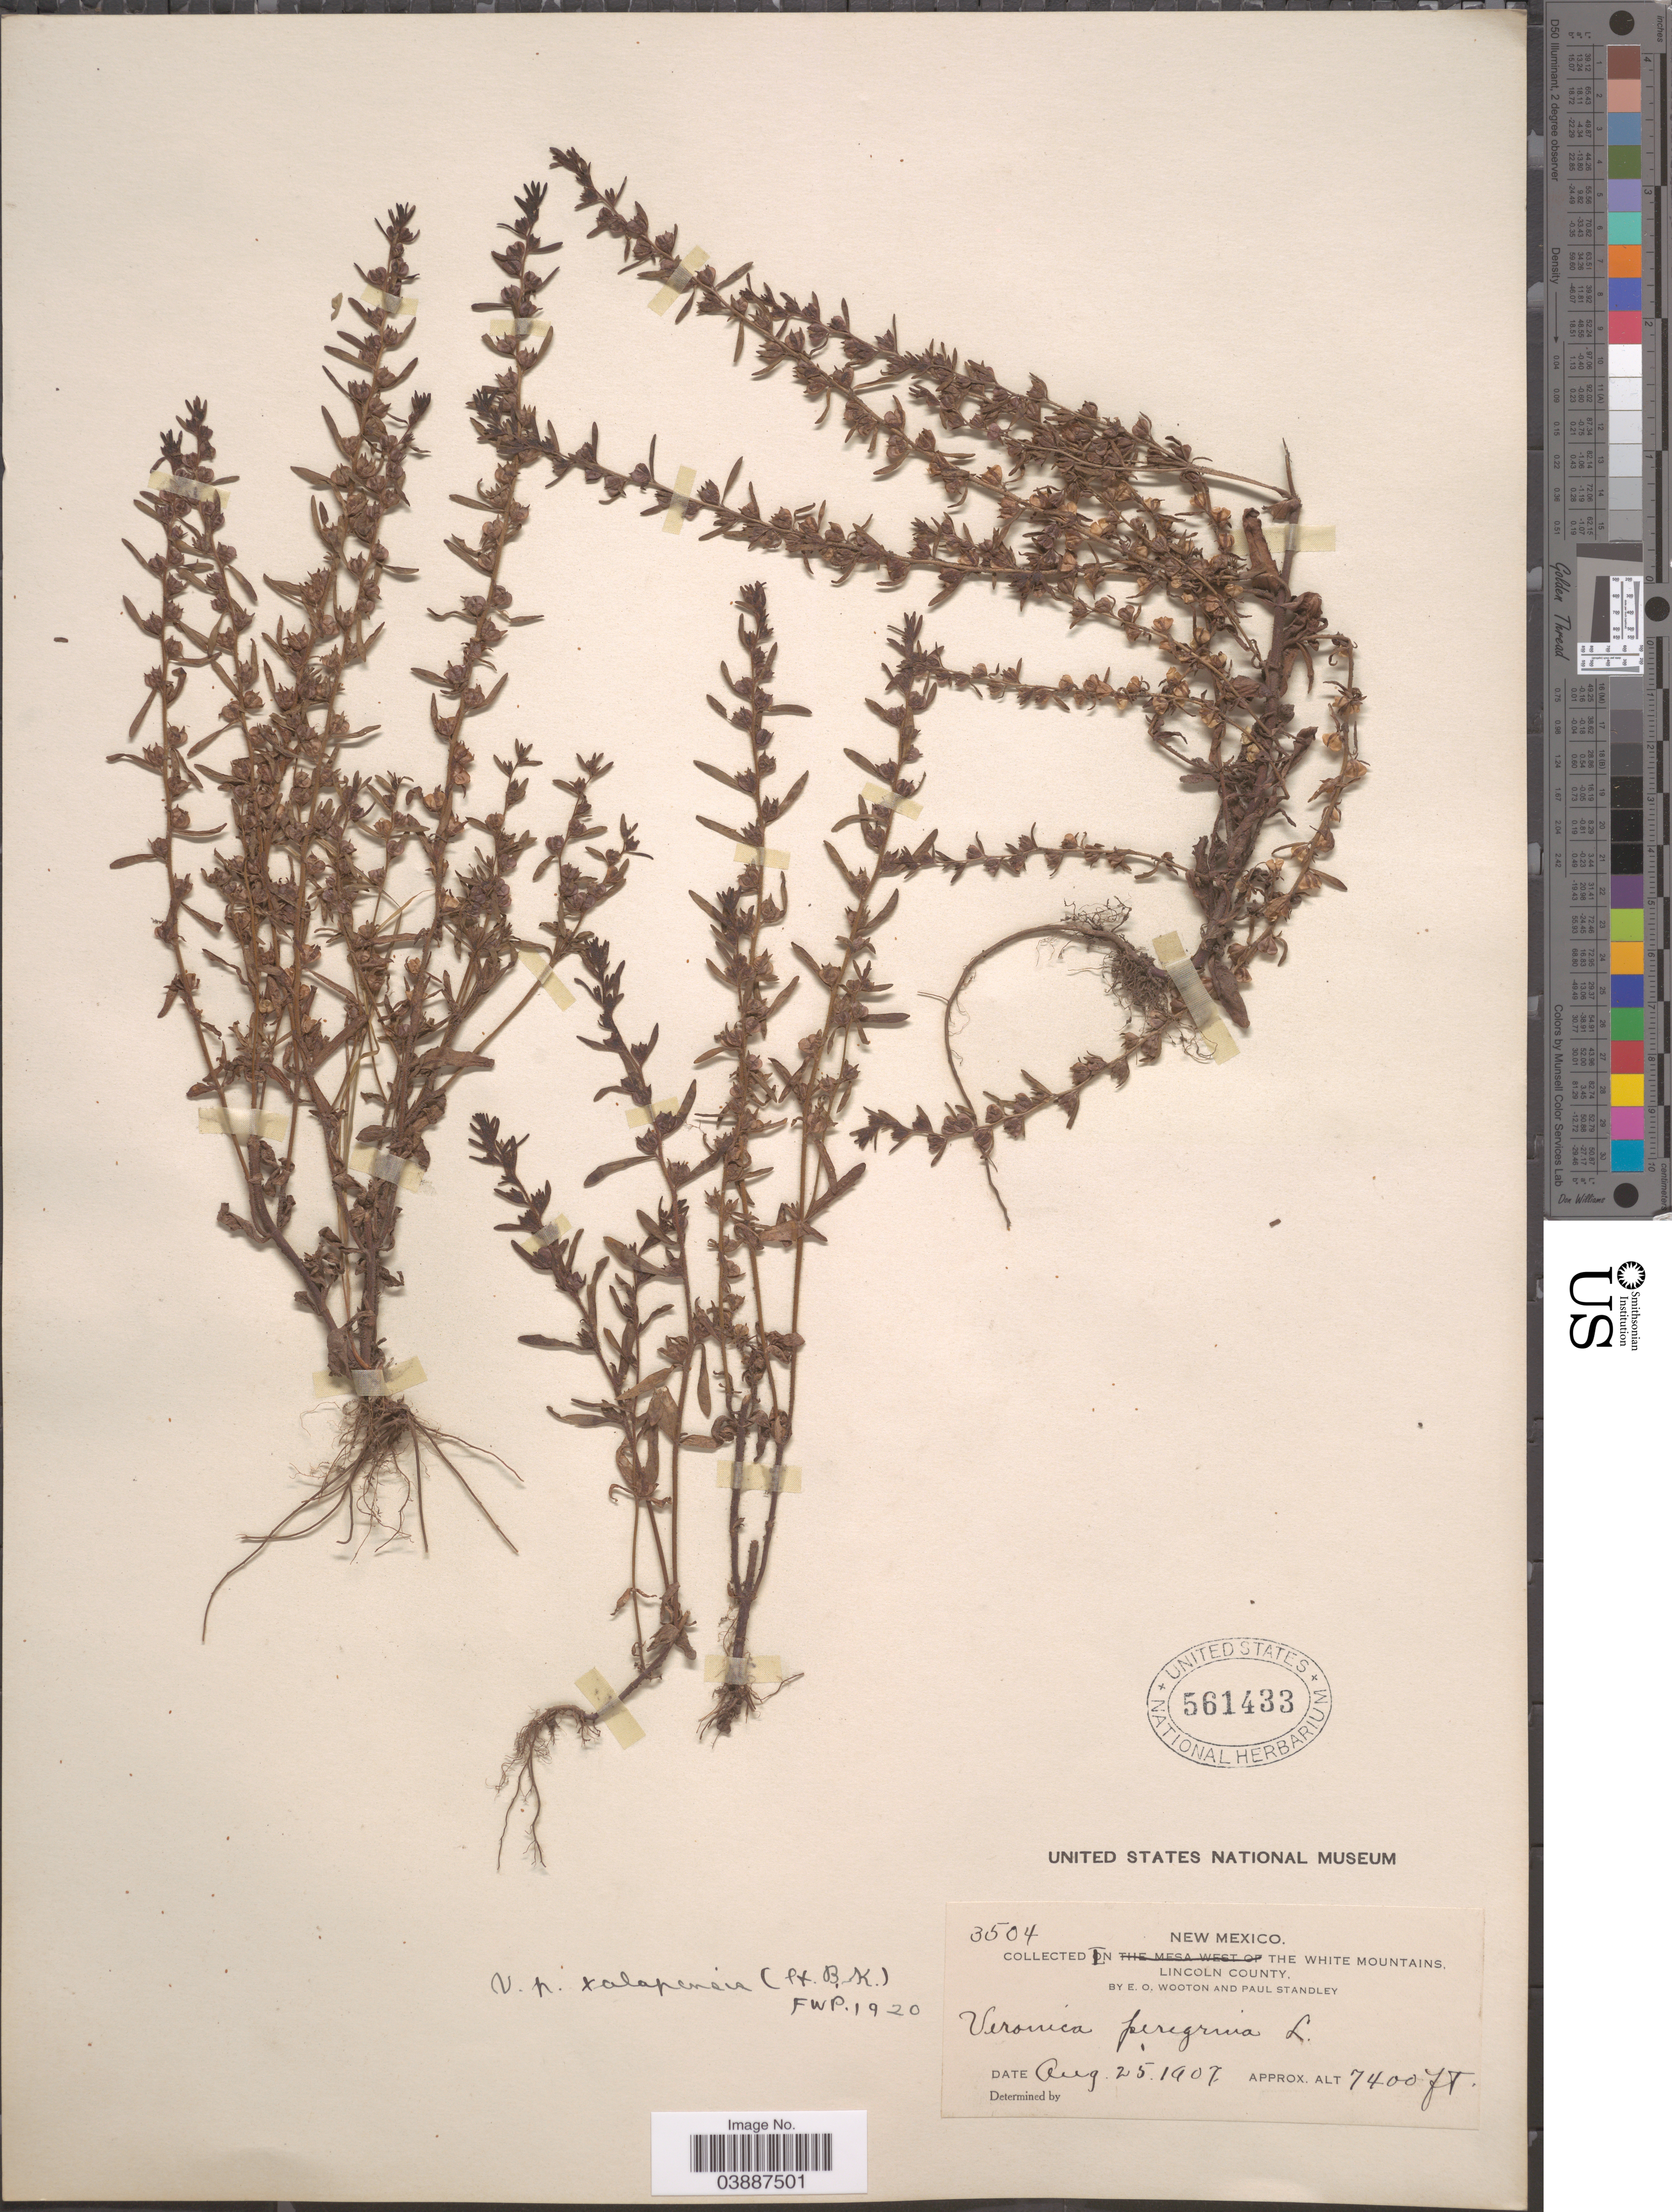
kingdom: Plantae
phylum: Tracheophyta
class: Magnoliopsida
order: Lamiales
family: Plantaginaceae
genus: Veronica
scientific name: Veronica xalapensis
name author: Kunth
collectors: E. O. Wooton & P. C. Standley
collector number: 3504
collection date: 1907-08-25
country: United States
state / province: New Mexico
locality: The White Mountains. Lincoln County.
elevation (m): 2256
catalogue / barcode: US 561433